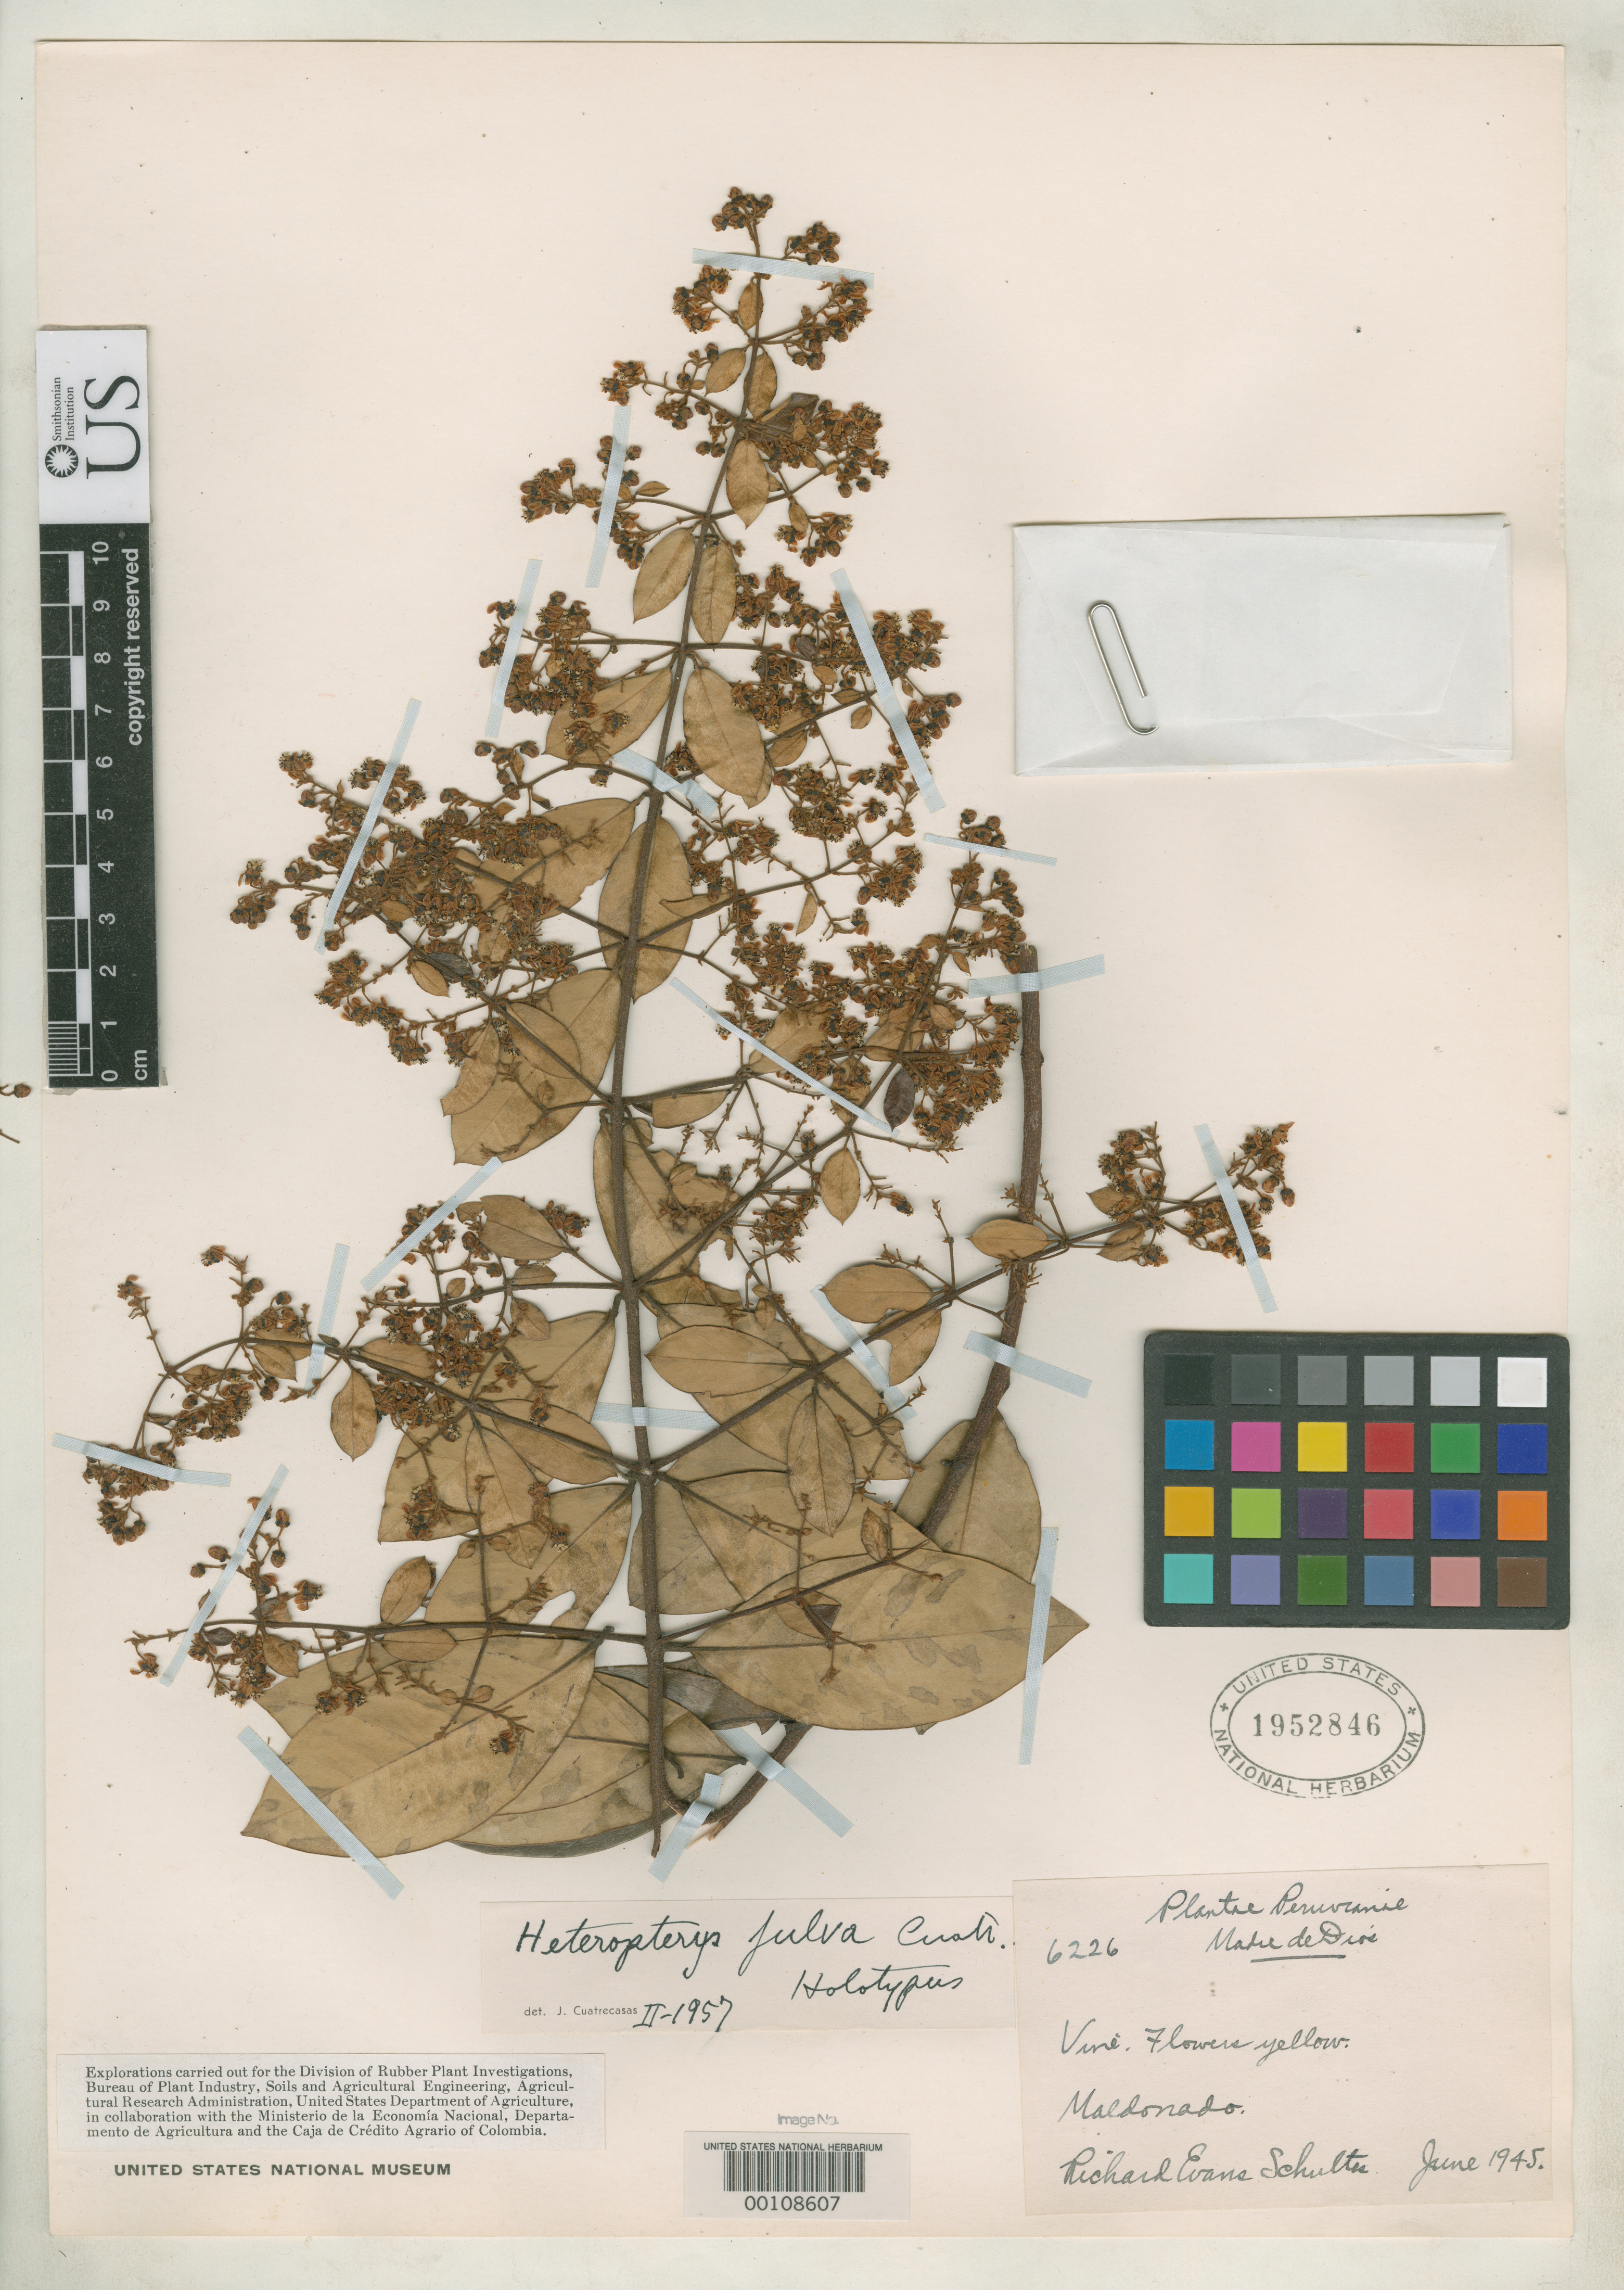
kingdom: Plantae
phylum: Tracheophyta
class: Magnoliopsida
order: Malpighiales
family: Malpighiaceae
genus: Heteropterys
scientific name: Heteropterys fulva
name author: Cuatrec.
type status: Holotype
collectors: R. E. Schultes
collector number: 6226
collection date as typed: Jun 1945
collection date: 1945-06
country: Peru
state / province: Madre de Dios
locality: Maldonado.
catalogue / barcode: US 1952846